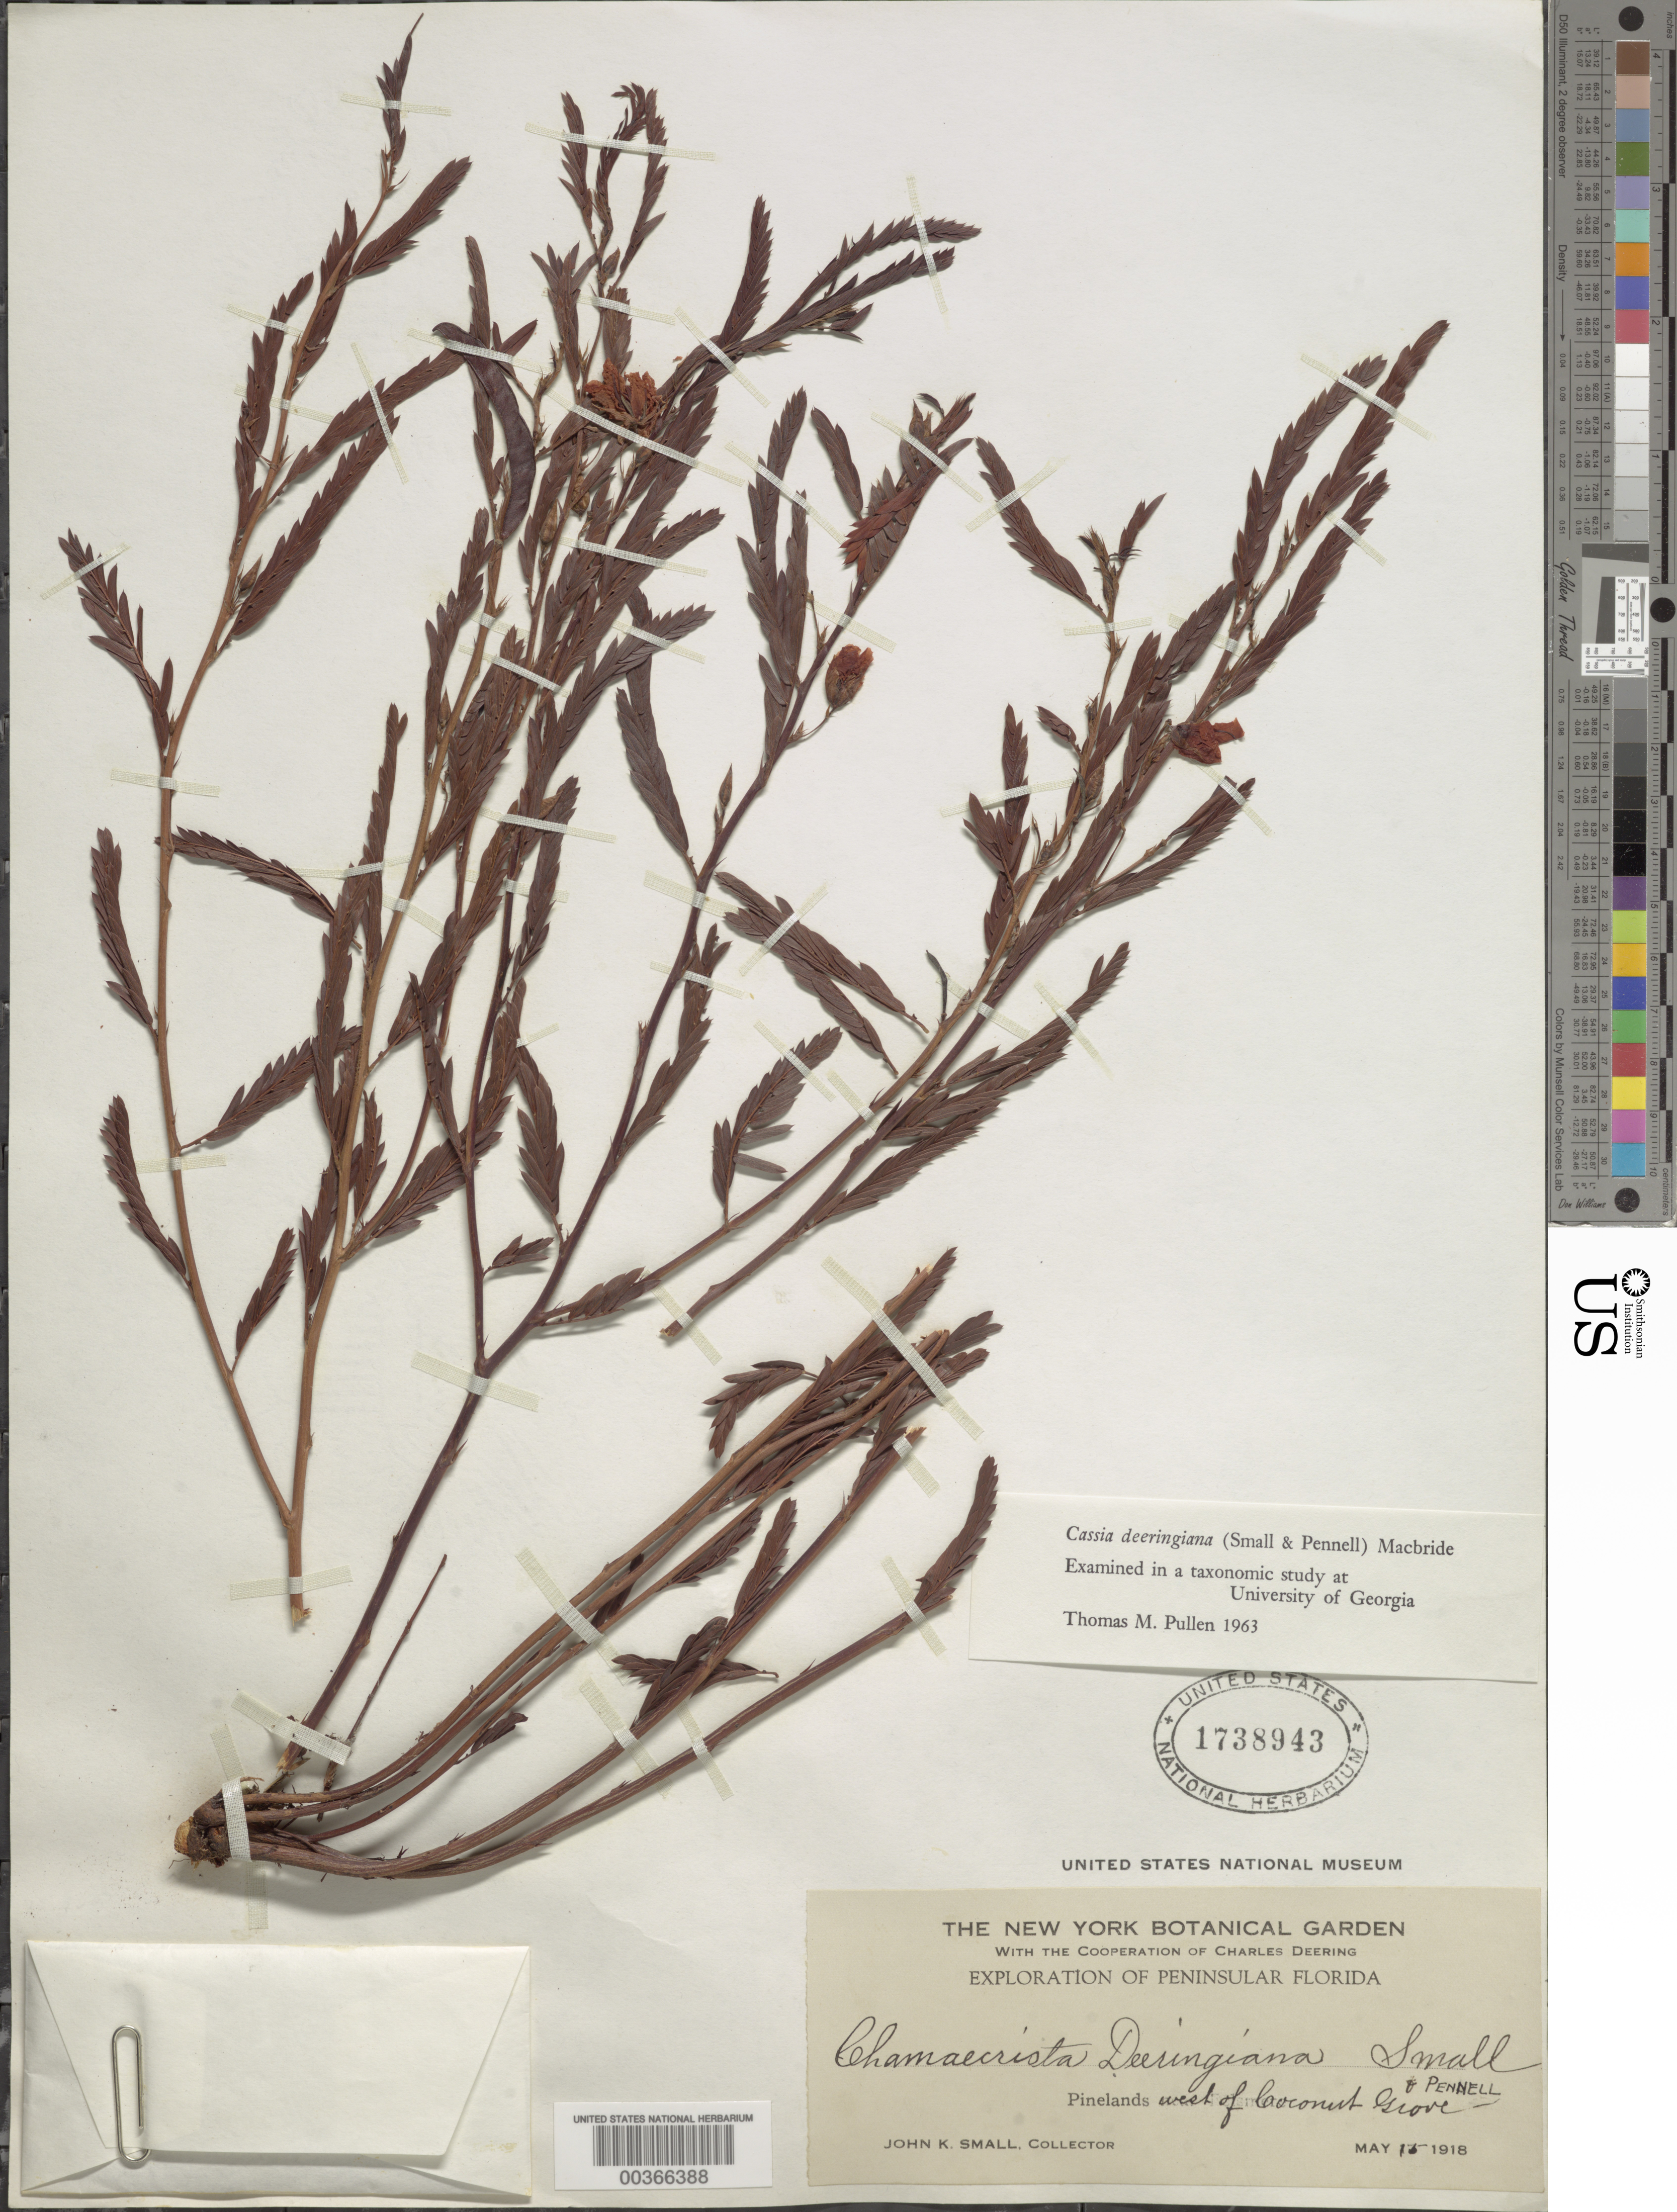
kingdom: Plantae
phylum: Tracheophyta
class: Magnoliopsida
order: Fabales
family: Fabaceae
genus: Chamaecrista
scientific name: Chamaecrista deeringiana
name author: (Pennell) Small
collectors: J. K. Small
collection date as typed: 15 May 1918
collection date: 1918-05-15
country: United States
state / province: Florida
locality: West of Coconut Grove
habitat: Pinelands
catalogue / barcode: US 1738943